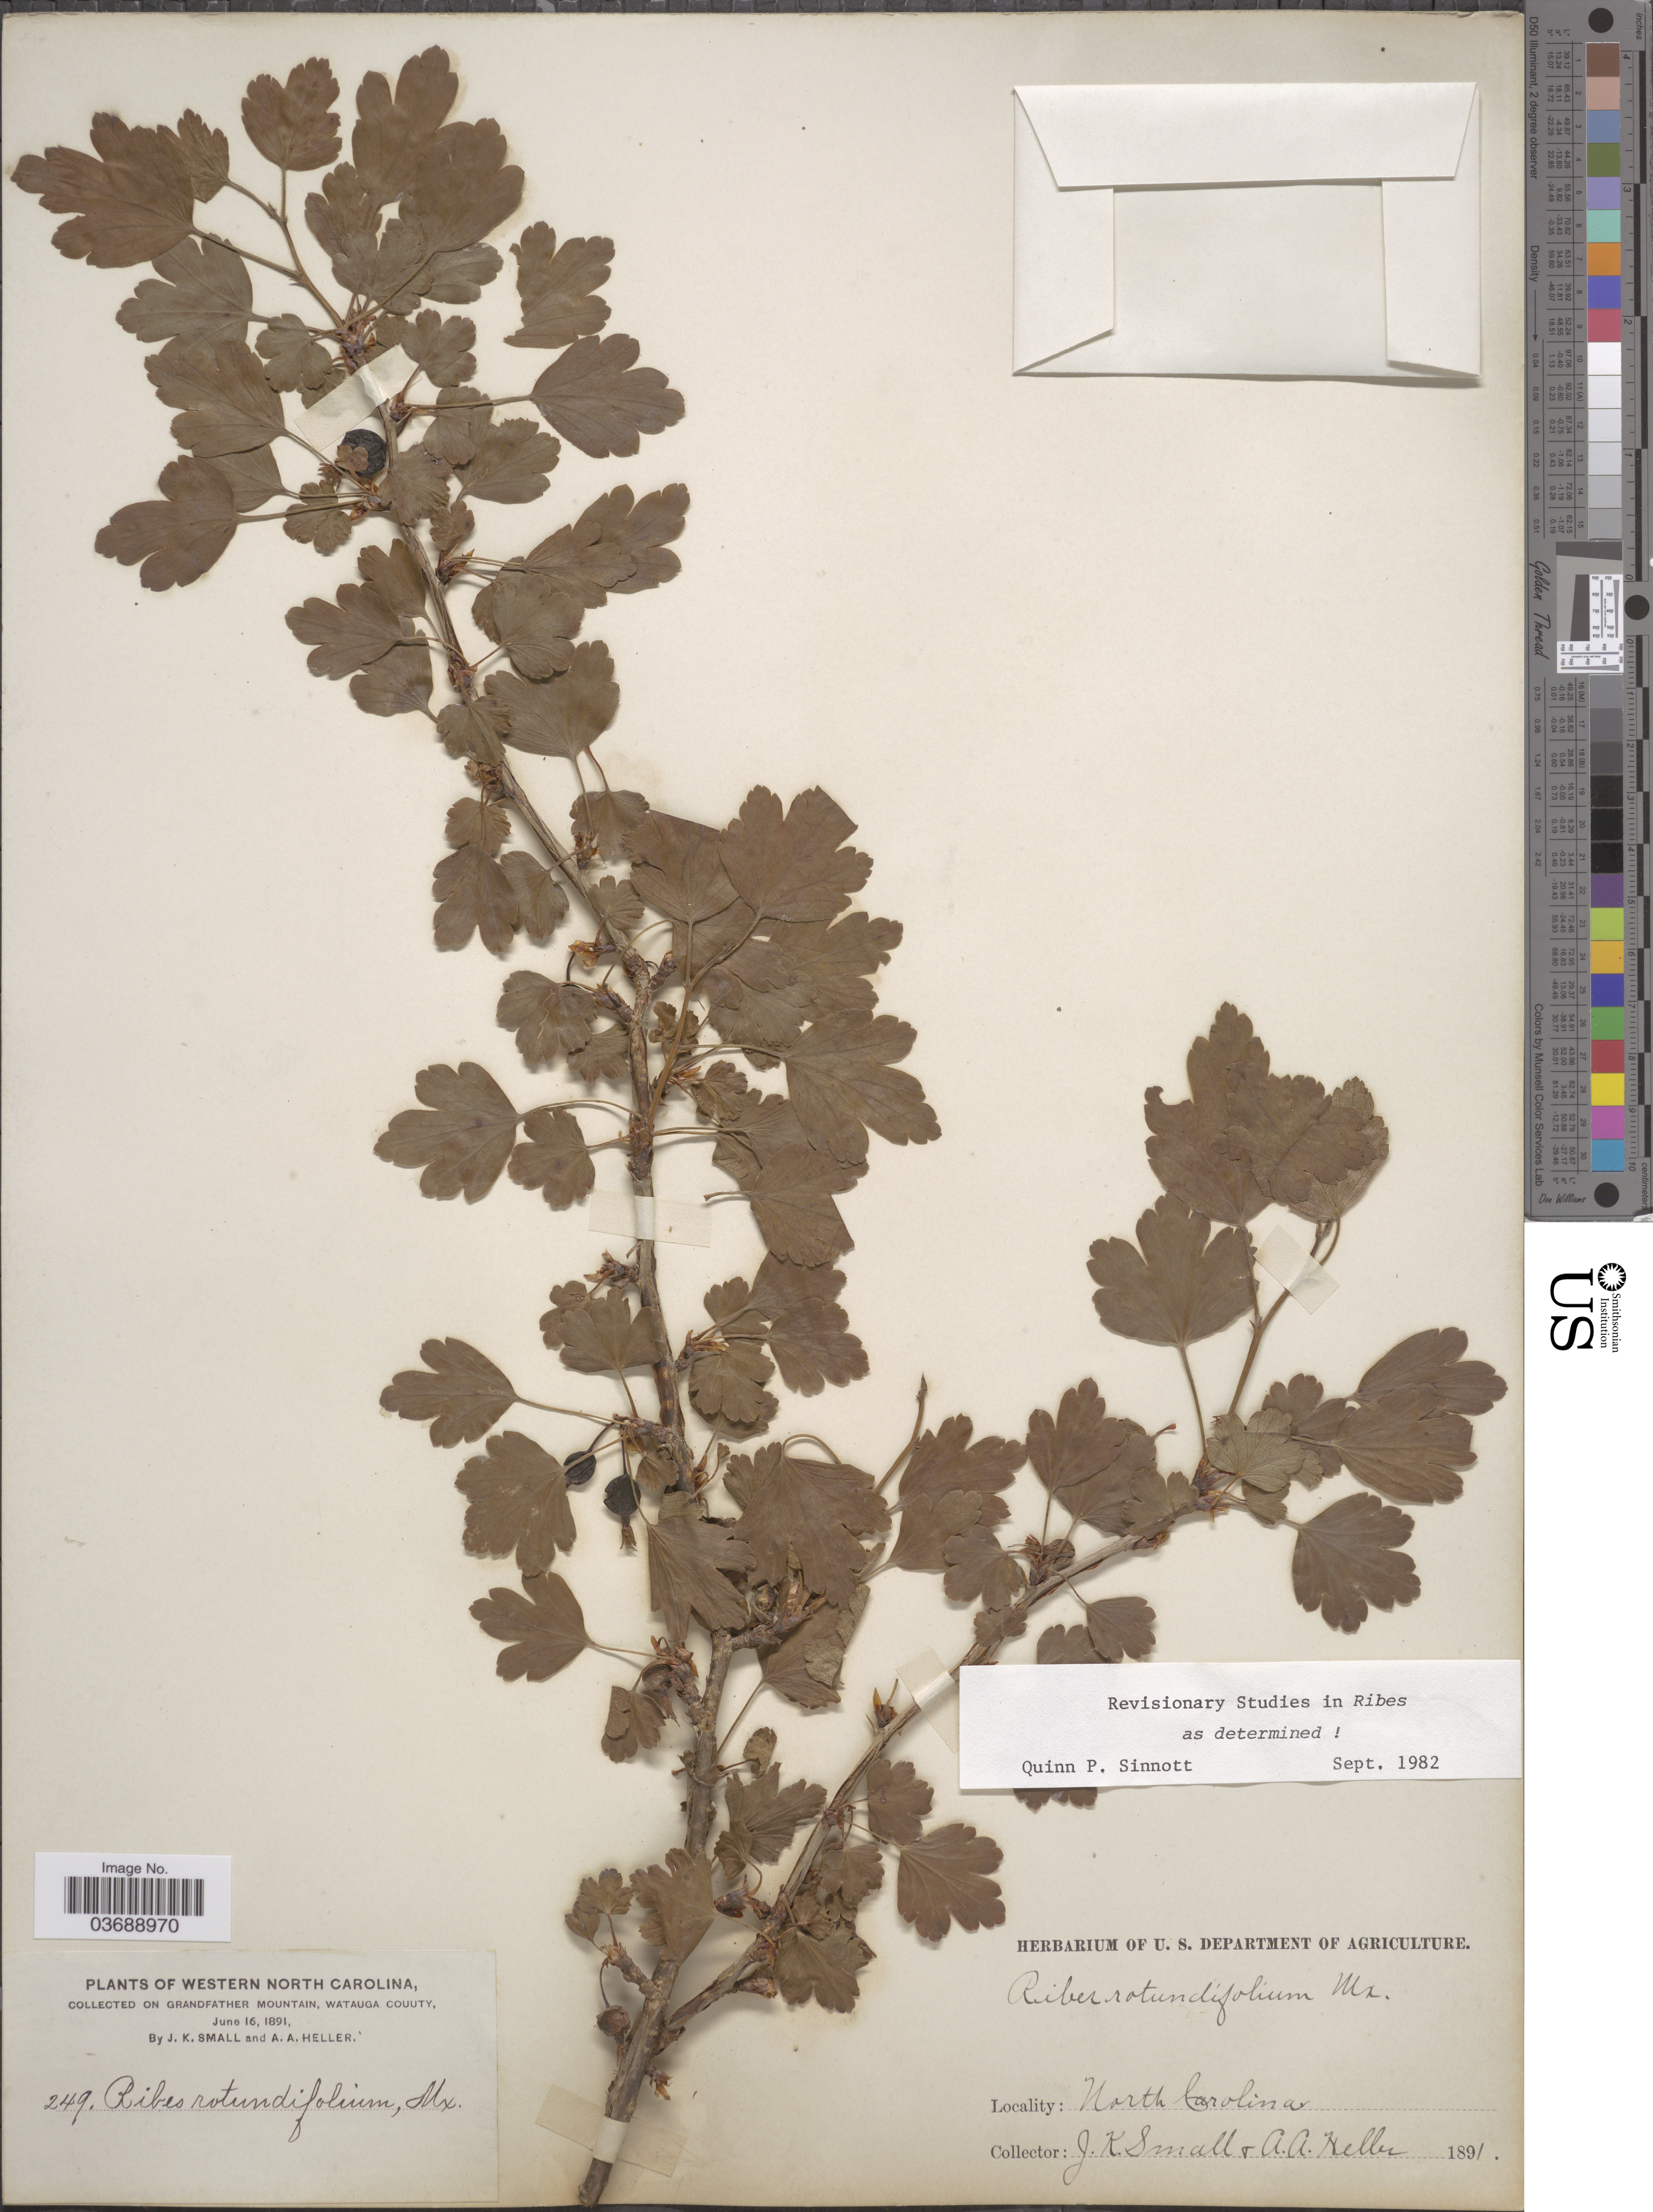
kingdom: Plantae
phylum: Tracheophyta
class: Magnoliopsida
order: Saxifragales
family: Grossulariaceae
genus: Ribes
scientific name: Ribes rotundifolium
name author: Michx.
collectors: J. K. Small & A. A. Heller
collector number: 249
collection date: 1891-06-16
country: United States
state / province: North Carolina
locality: Western North Carolina, on Grandfather Mountain, Watauga Couuty.